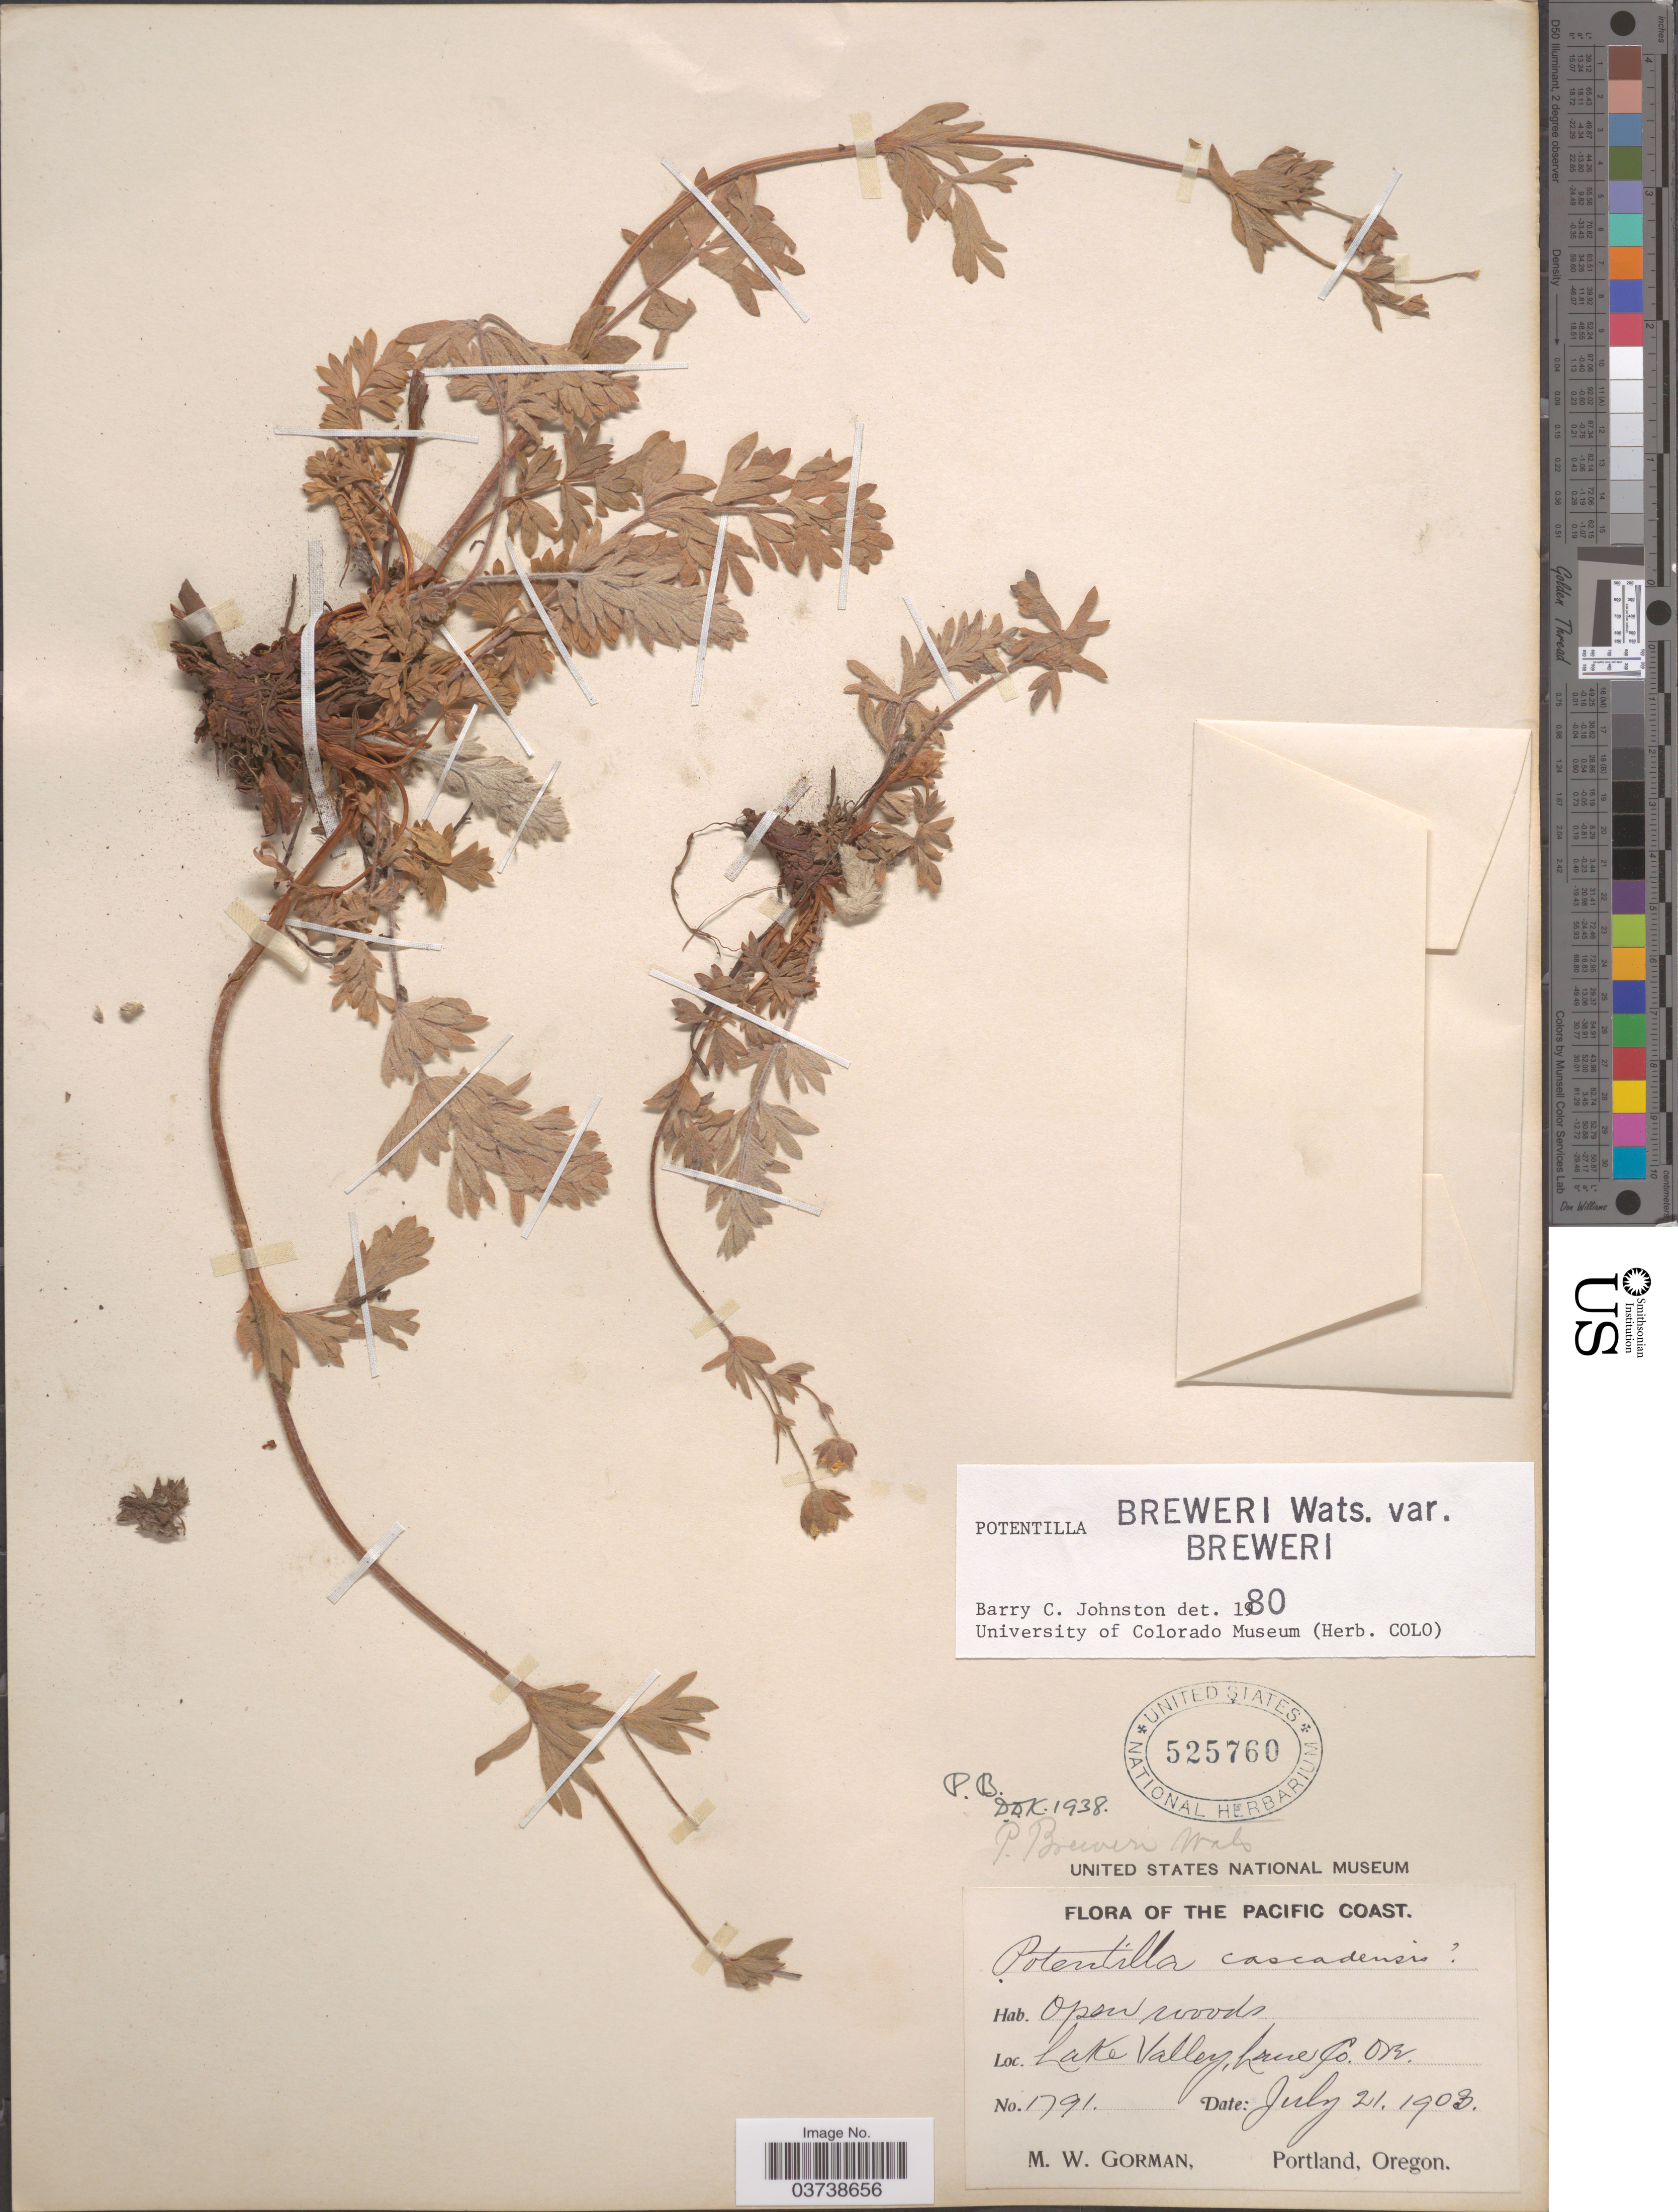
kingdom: Plantae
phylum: Tracheophyta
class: Magnoliopsida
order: Rosales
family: Rosaceae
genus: Potentilla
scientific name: Potentilla breweri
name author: S. Watson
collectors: M. W. Gorman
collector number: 1791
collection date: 1903-07-21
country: United States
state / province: Oregon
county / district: Lane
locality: The Pacific Coast. Lake Valley, Lane Co.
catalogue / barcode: US 525760